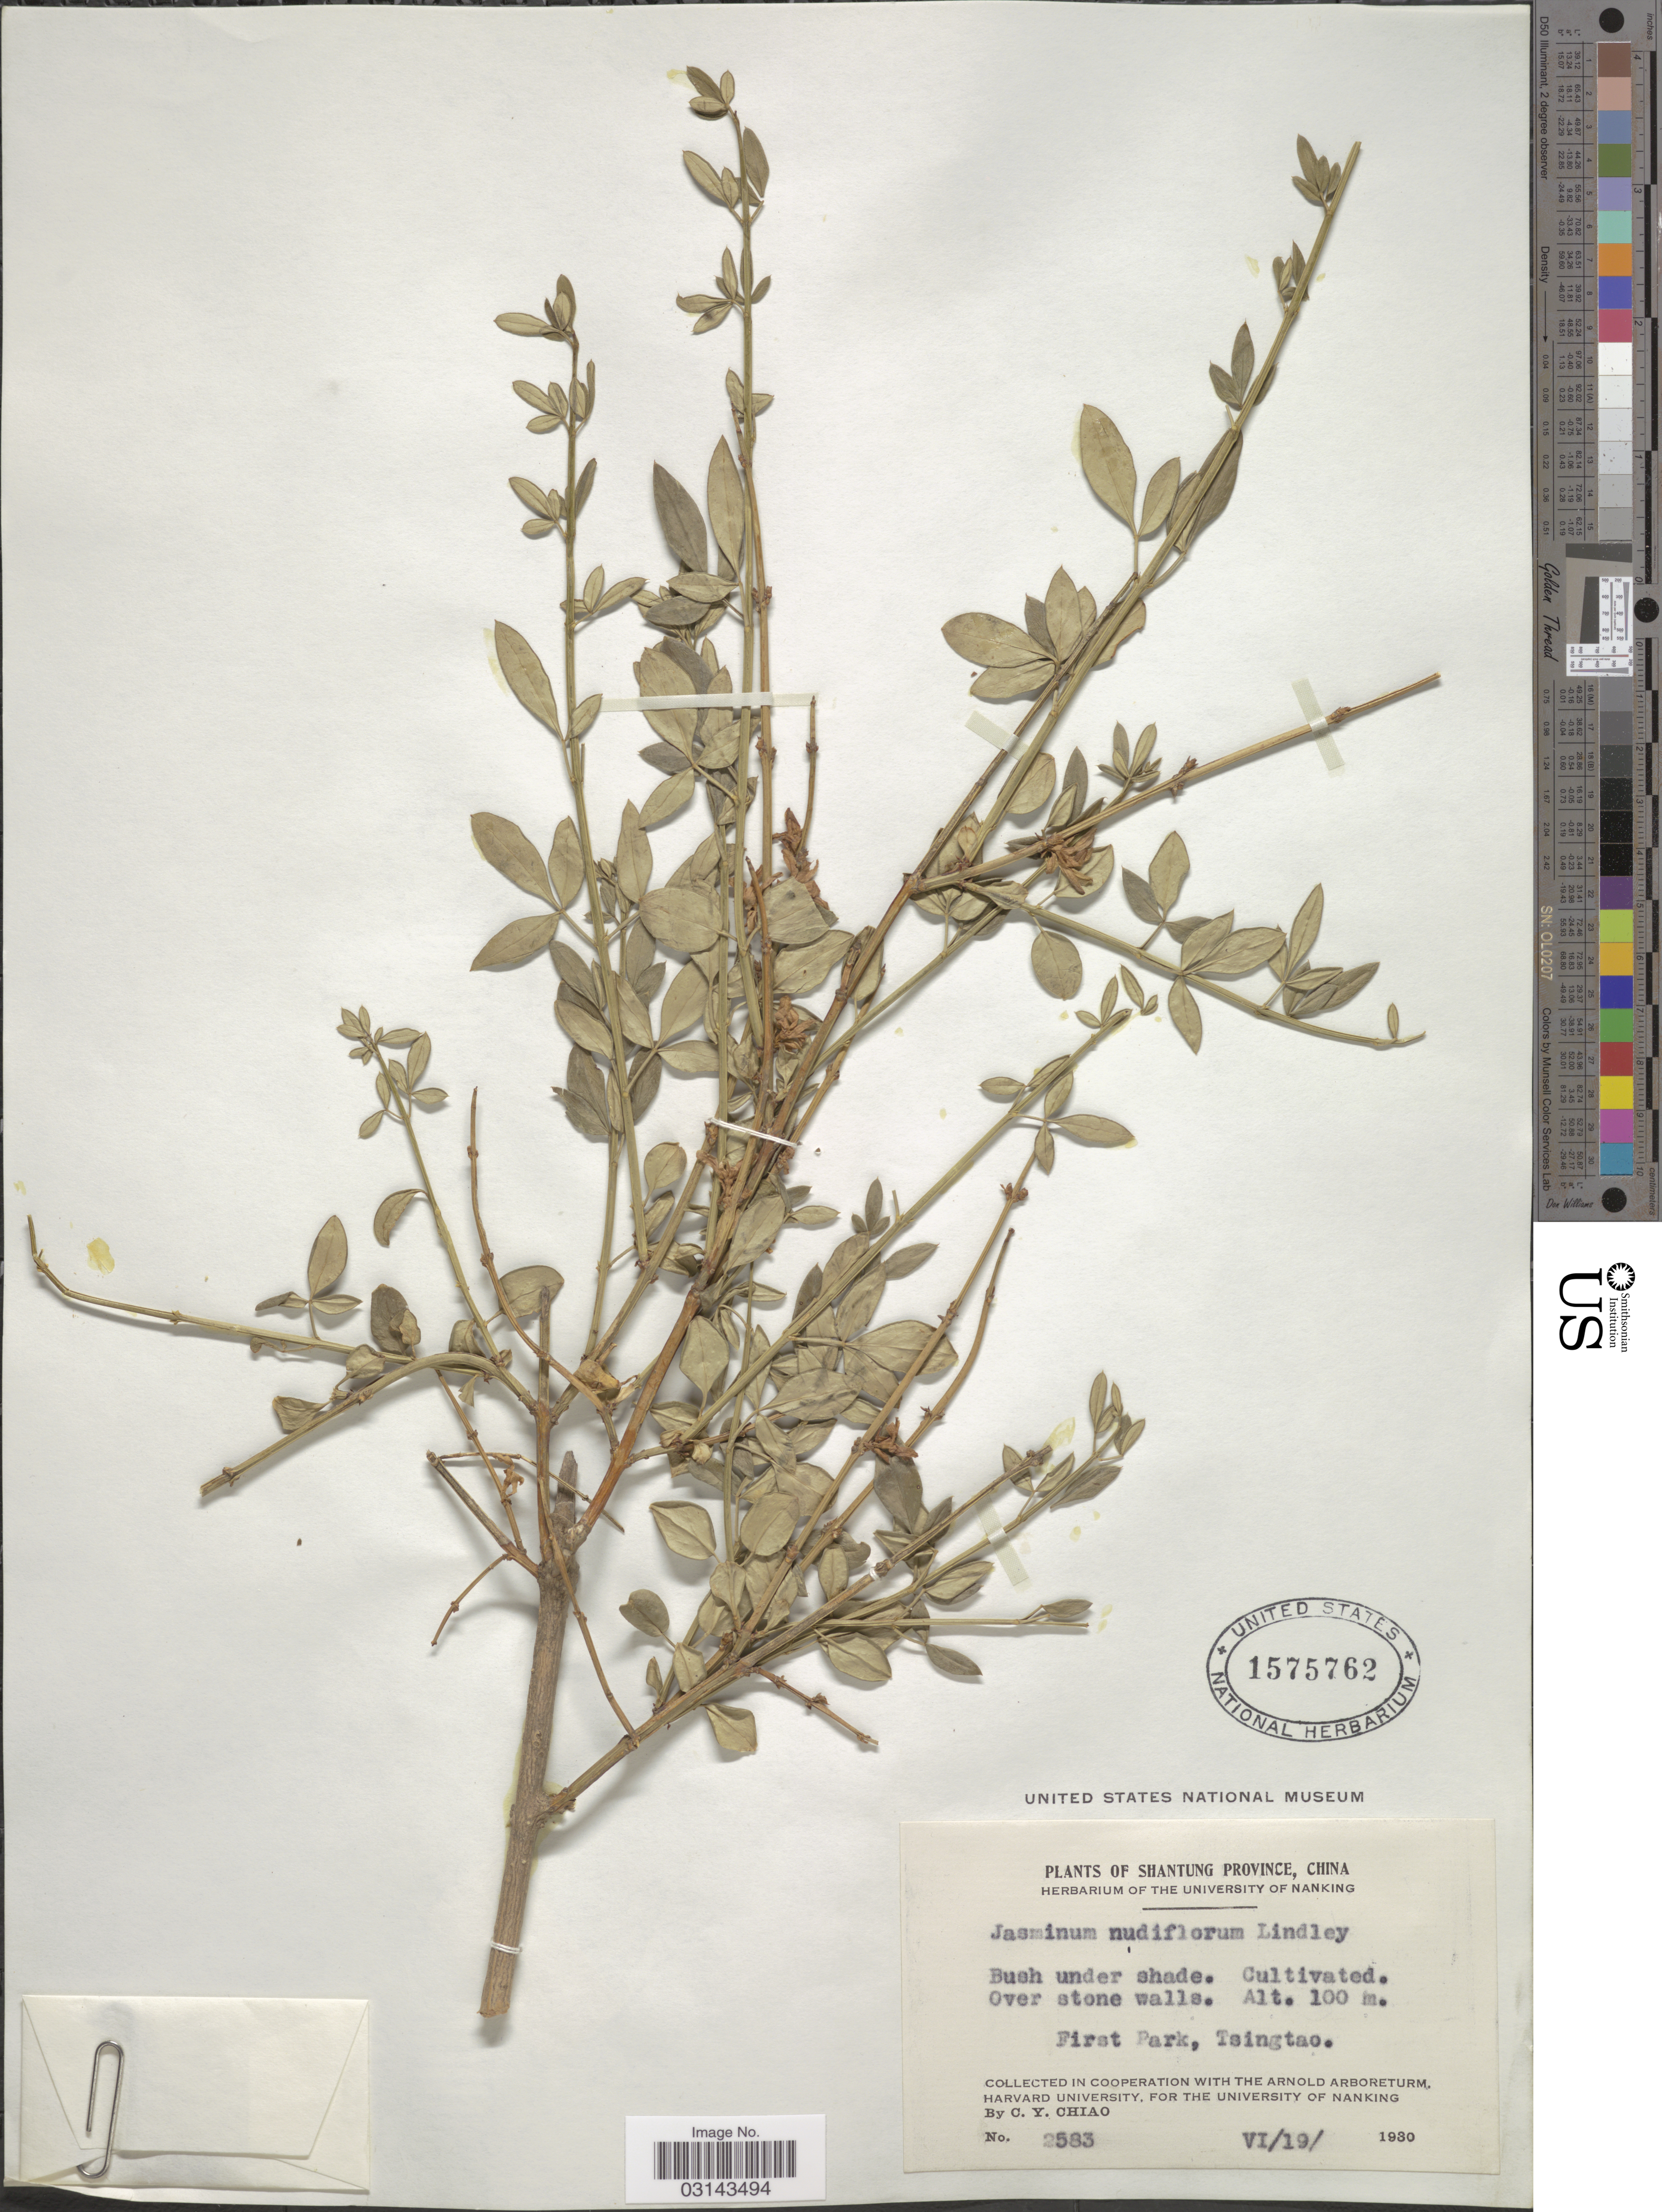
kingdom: Plantae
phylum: Tracheophyta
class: Magnoliopsida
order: Lamiales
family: Oleaceae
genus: Jasminum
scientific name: Jasminum nudiflorum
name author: Lindl.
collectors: C. Y. Chiao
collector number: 2583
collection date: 1930-06-19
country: China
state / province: Shandong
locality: Shantung Province. First Park, Tsingtao.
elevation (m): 100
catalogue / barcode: US 1575762